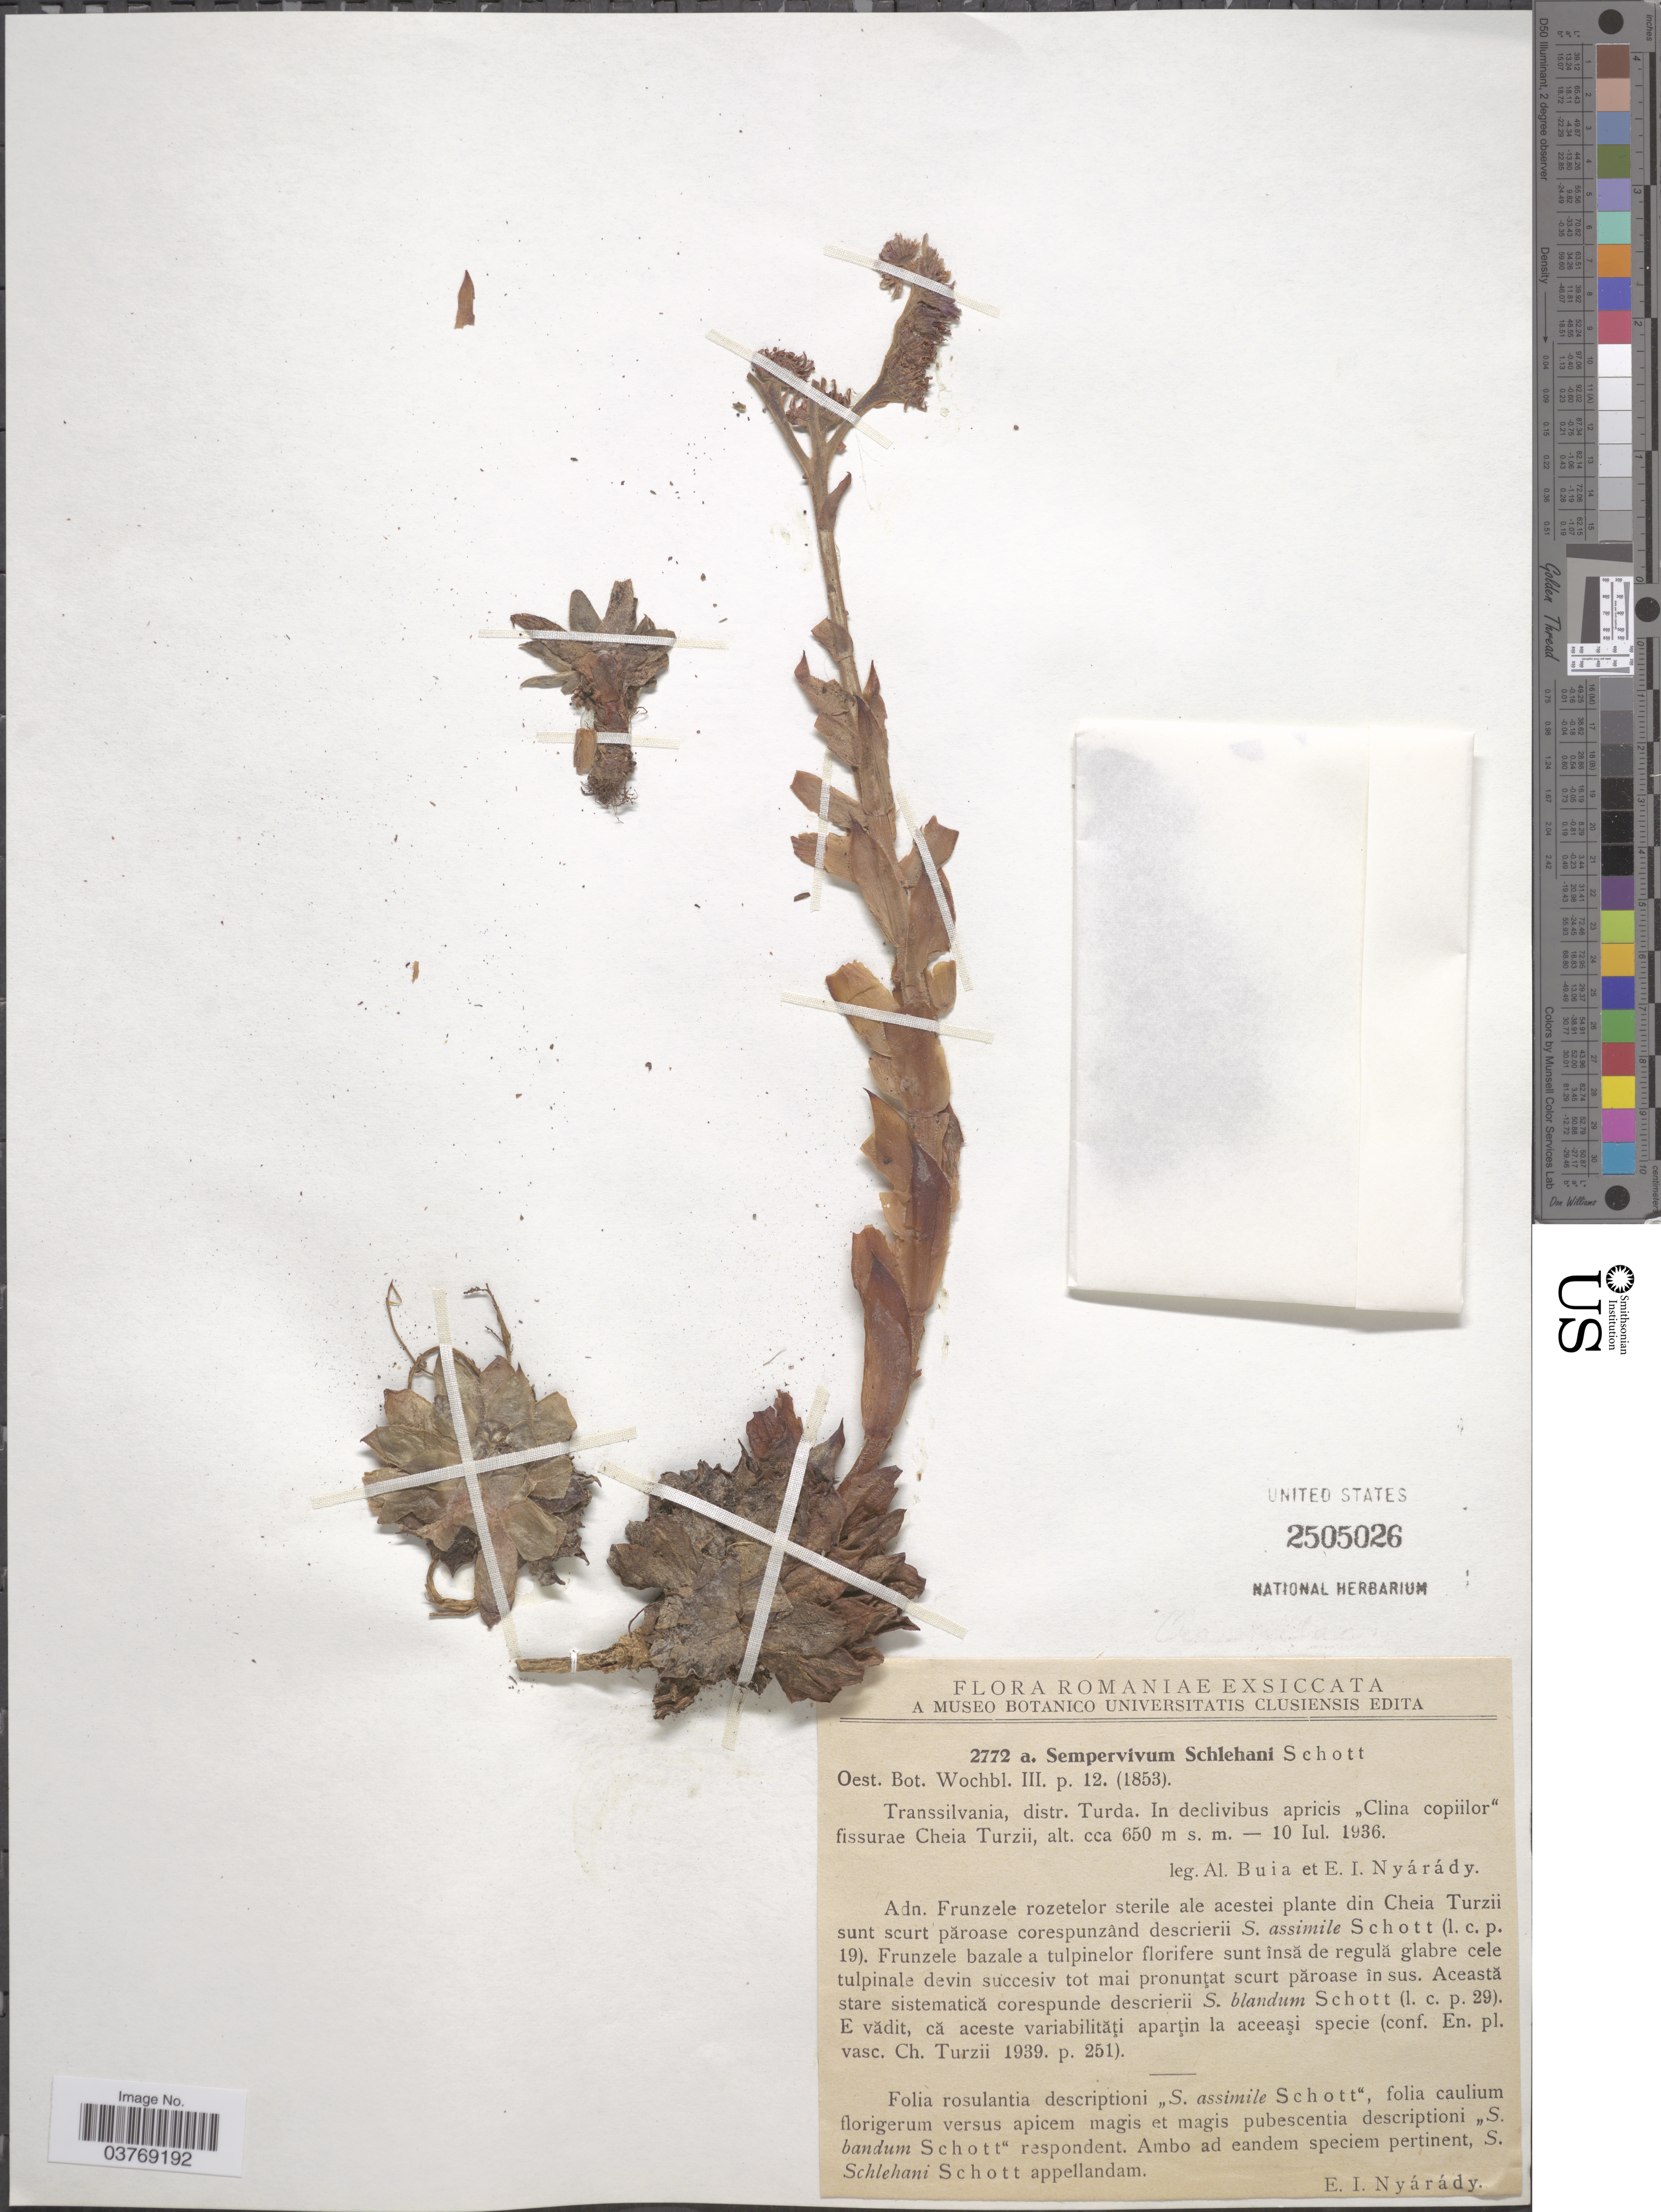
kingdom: Plantae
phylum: Tracheophyta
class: Magnoliopsida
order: Saxifragales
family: Crassulaceae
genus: Sempervivum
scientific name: Sempervivum schlehanii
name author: Schott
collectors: A. Buia & E. Nyarady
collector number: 2772a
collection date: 1936-07-10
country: Romania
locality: Transsilvania, distr. Turda. In declivibus apricis "Clina copiilor" fissurae Cheia Turzii.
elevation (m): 650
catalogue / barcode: US 2505026